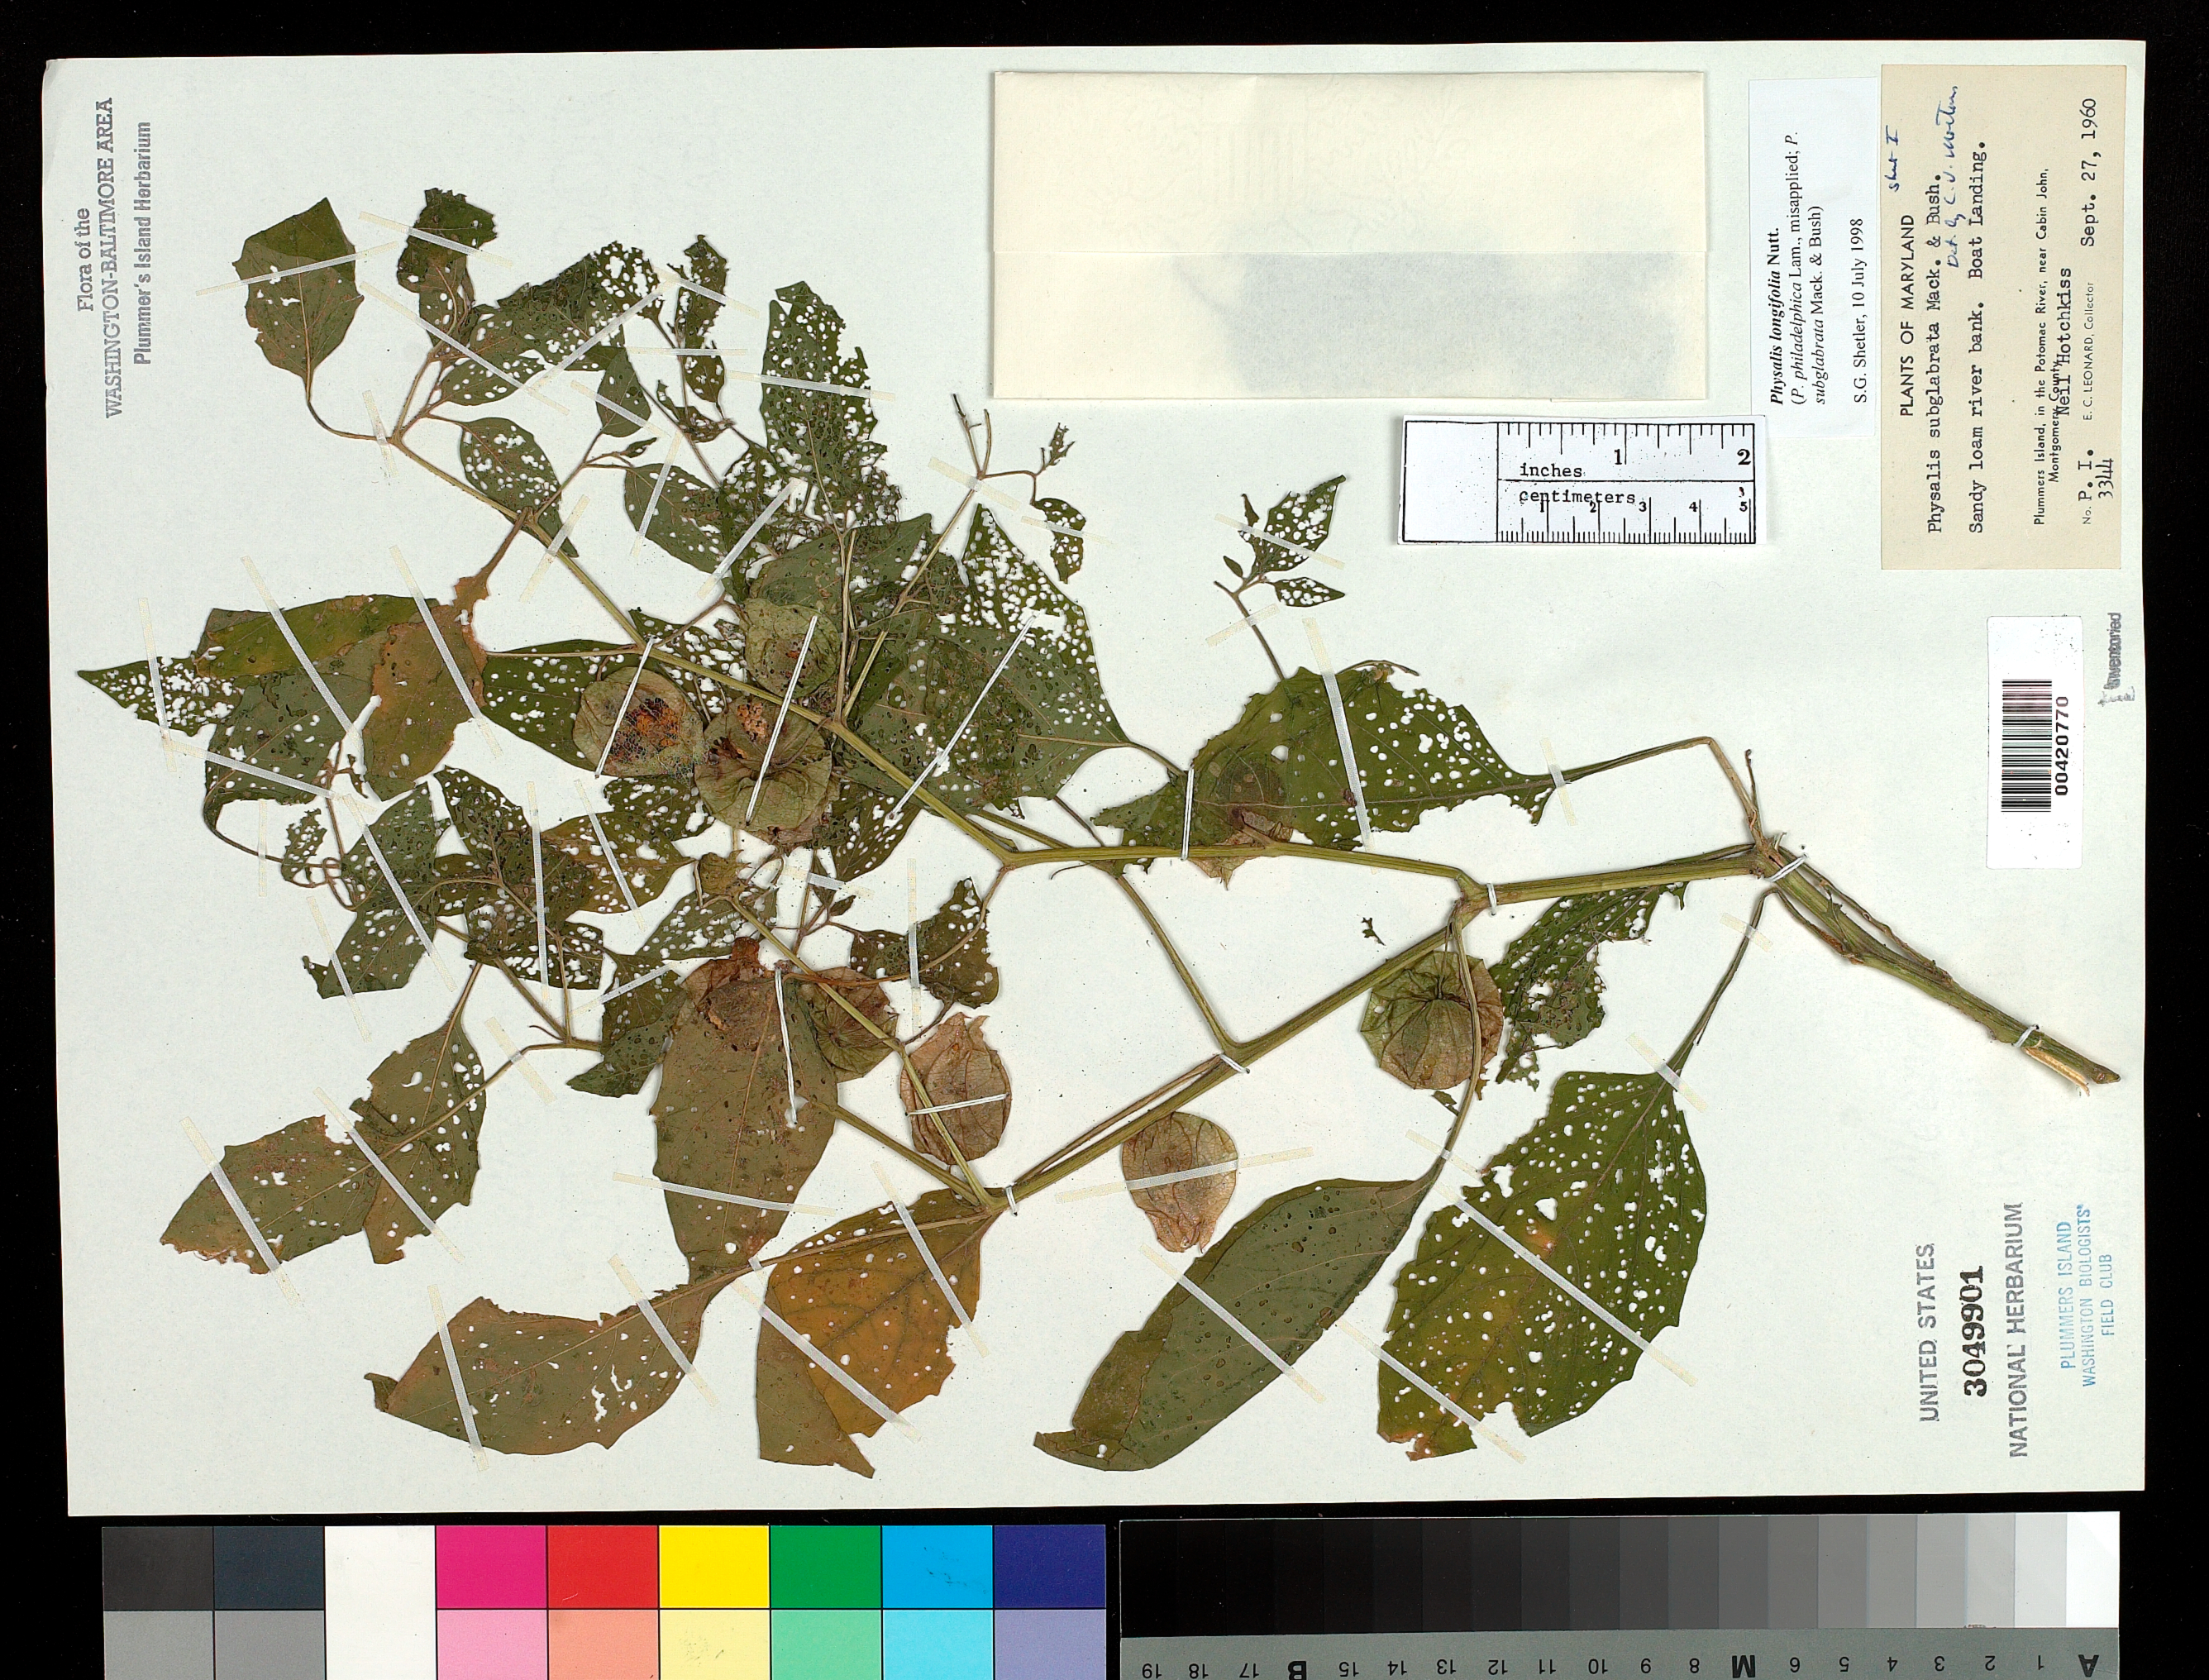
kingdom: Plantae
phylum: Tracheophyta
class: Magnoliopsida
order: Solanales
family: Solanaceae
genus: Physalis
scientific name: Physalis longifolia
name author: Nutt.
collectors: E. C. Leonard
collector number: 3344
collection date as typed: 27 Sep 1960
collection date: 1960-09-27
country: United States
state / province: Maryland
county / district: Montgomery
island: Plummers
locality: Plummer's Island; Boat Landing Plummers Island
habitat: Sandy loam river bank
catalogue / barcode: US 3049901